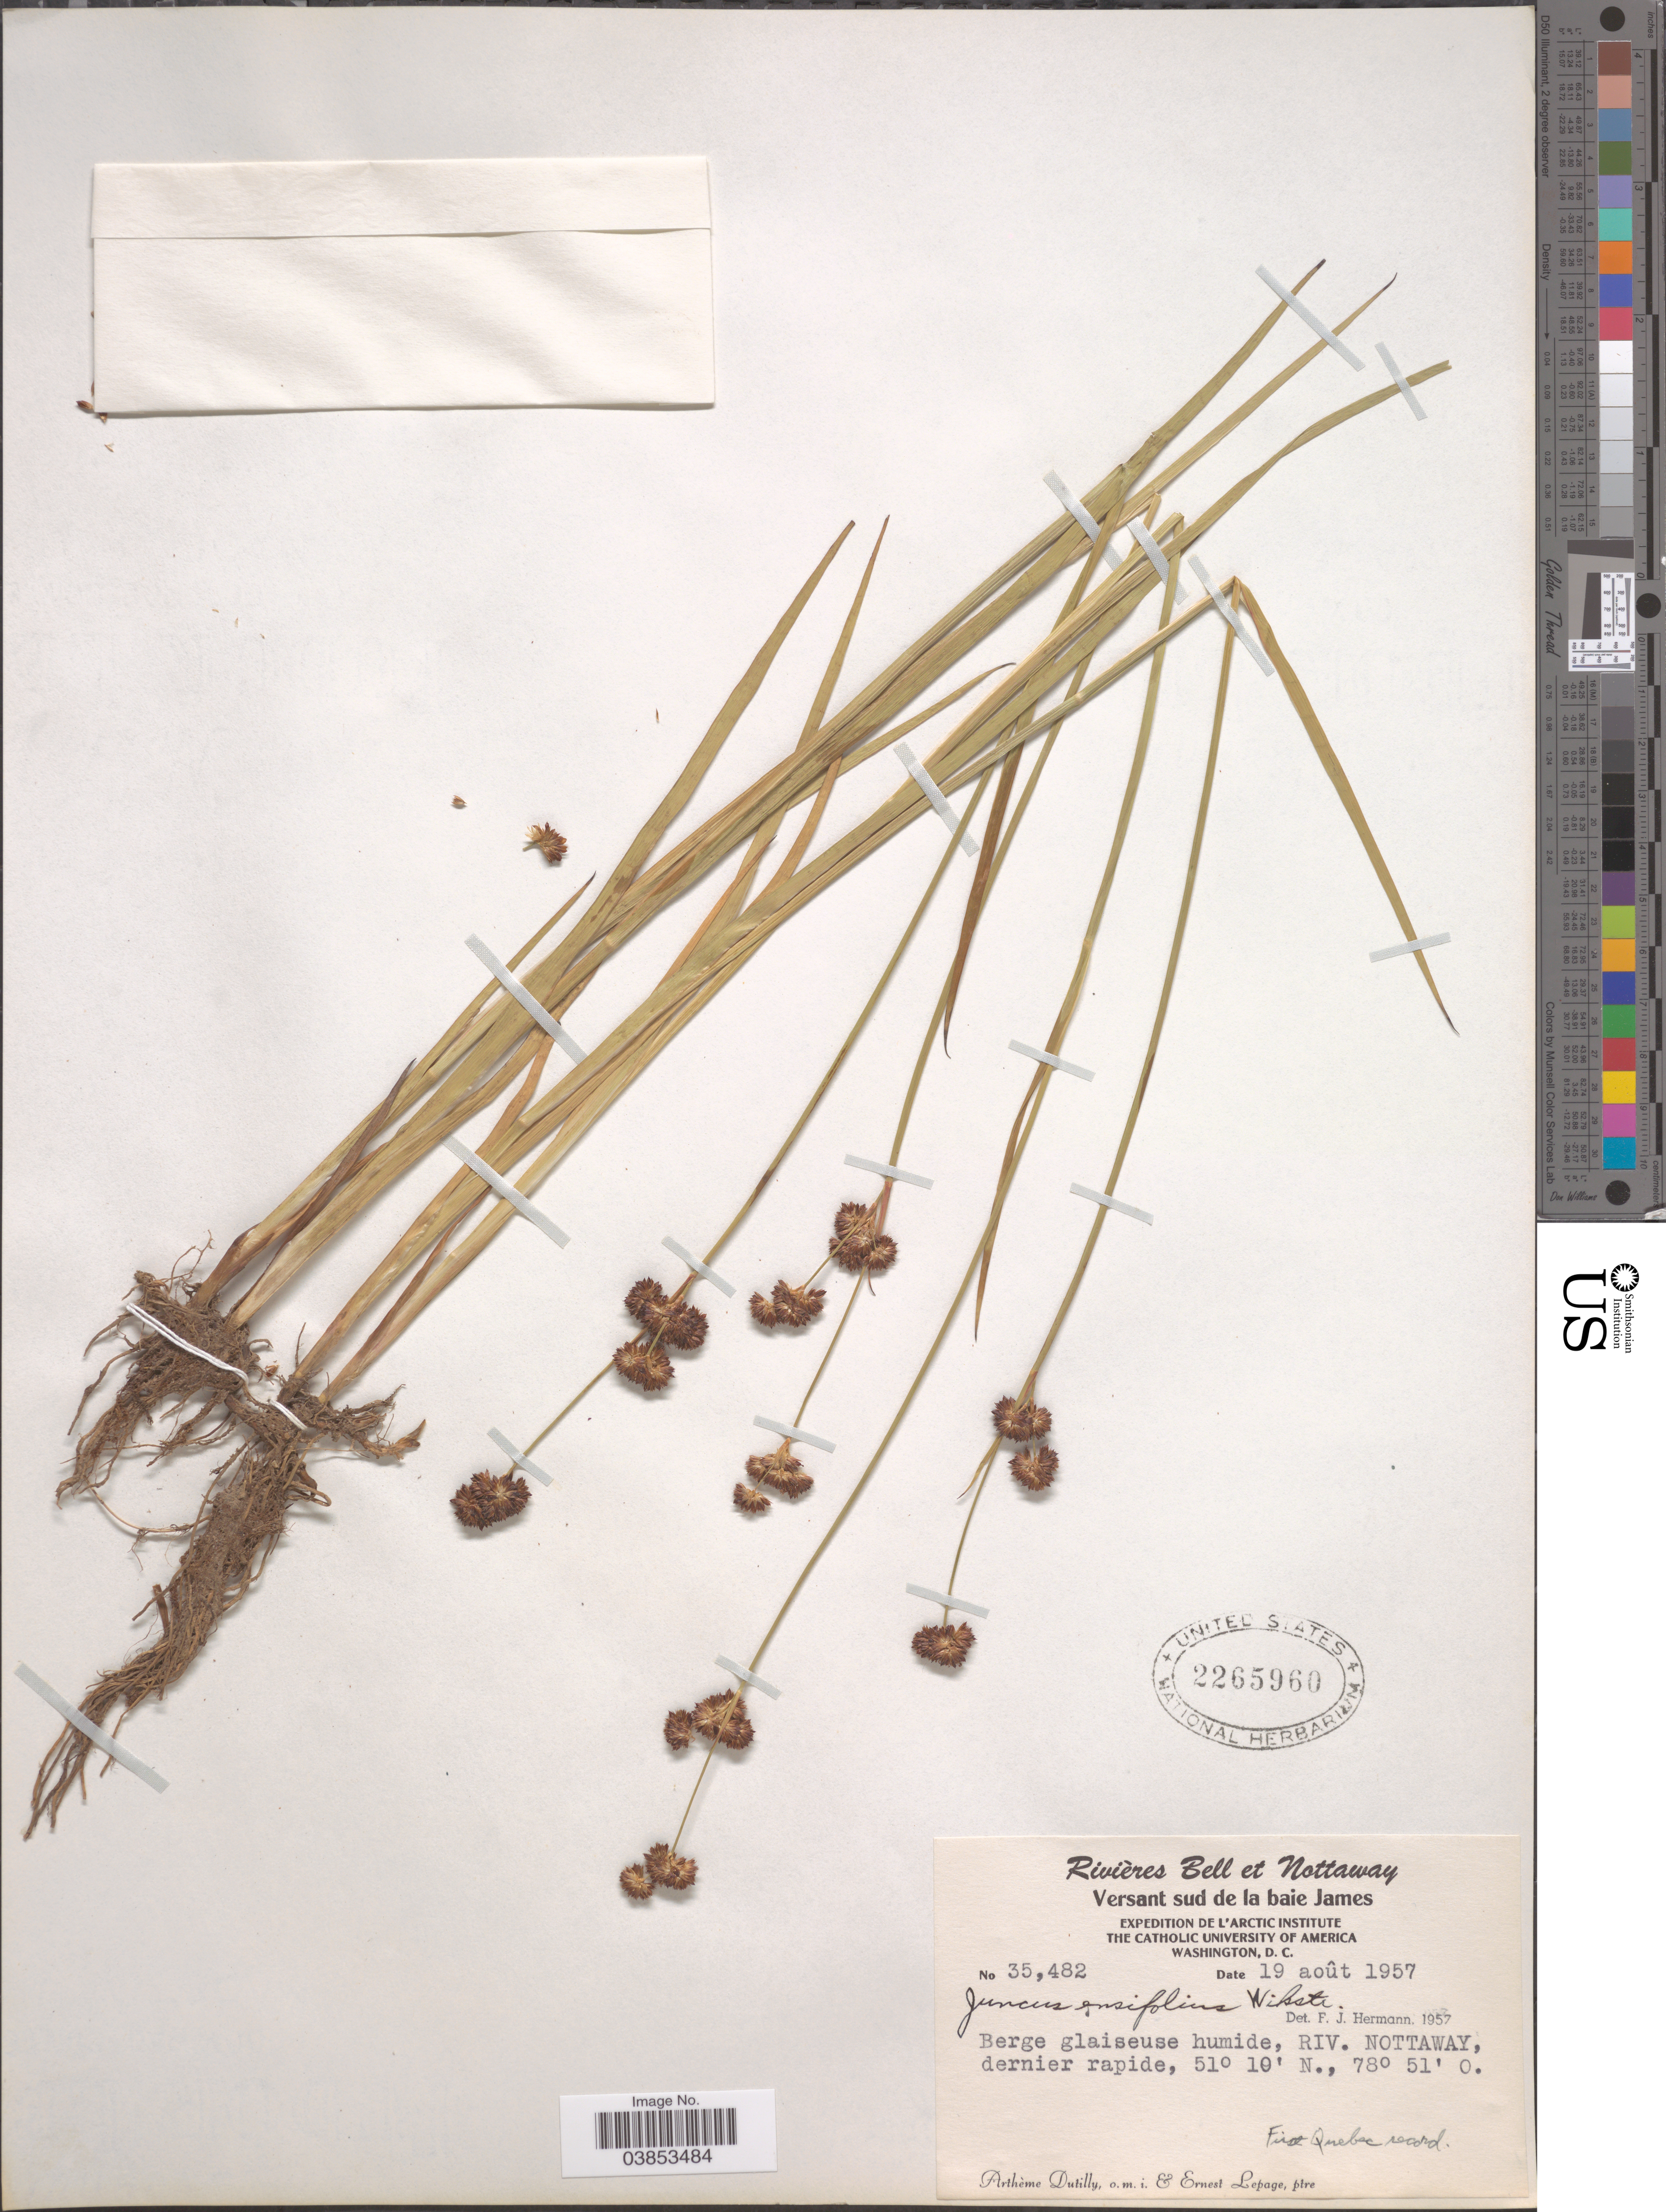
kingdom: Plantae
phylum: Tracheophyta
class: Liliopsida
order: Poales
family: Juncaceae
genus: Juncus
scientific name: Juncus ensifolius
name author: Wikstr.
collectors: A. Dutilly & E. Lepage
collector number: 35482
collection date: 1957-08-19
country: Canada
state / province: Quebec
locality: Rivières Bell et Nottaway. Versant sud de la baie James. Riv. Nottaway.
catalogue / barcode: US 2265960